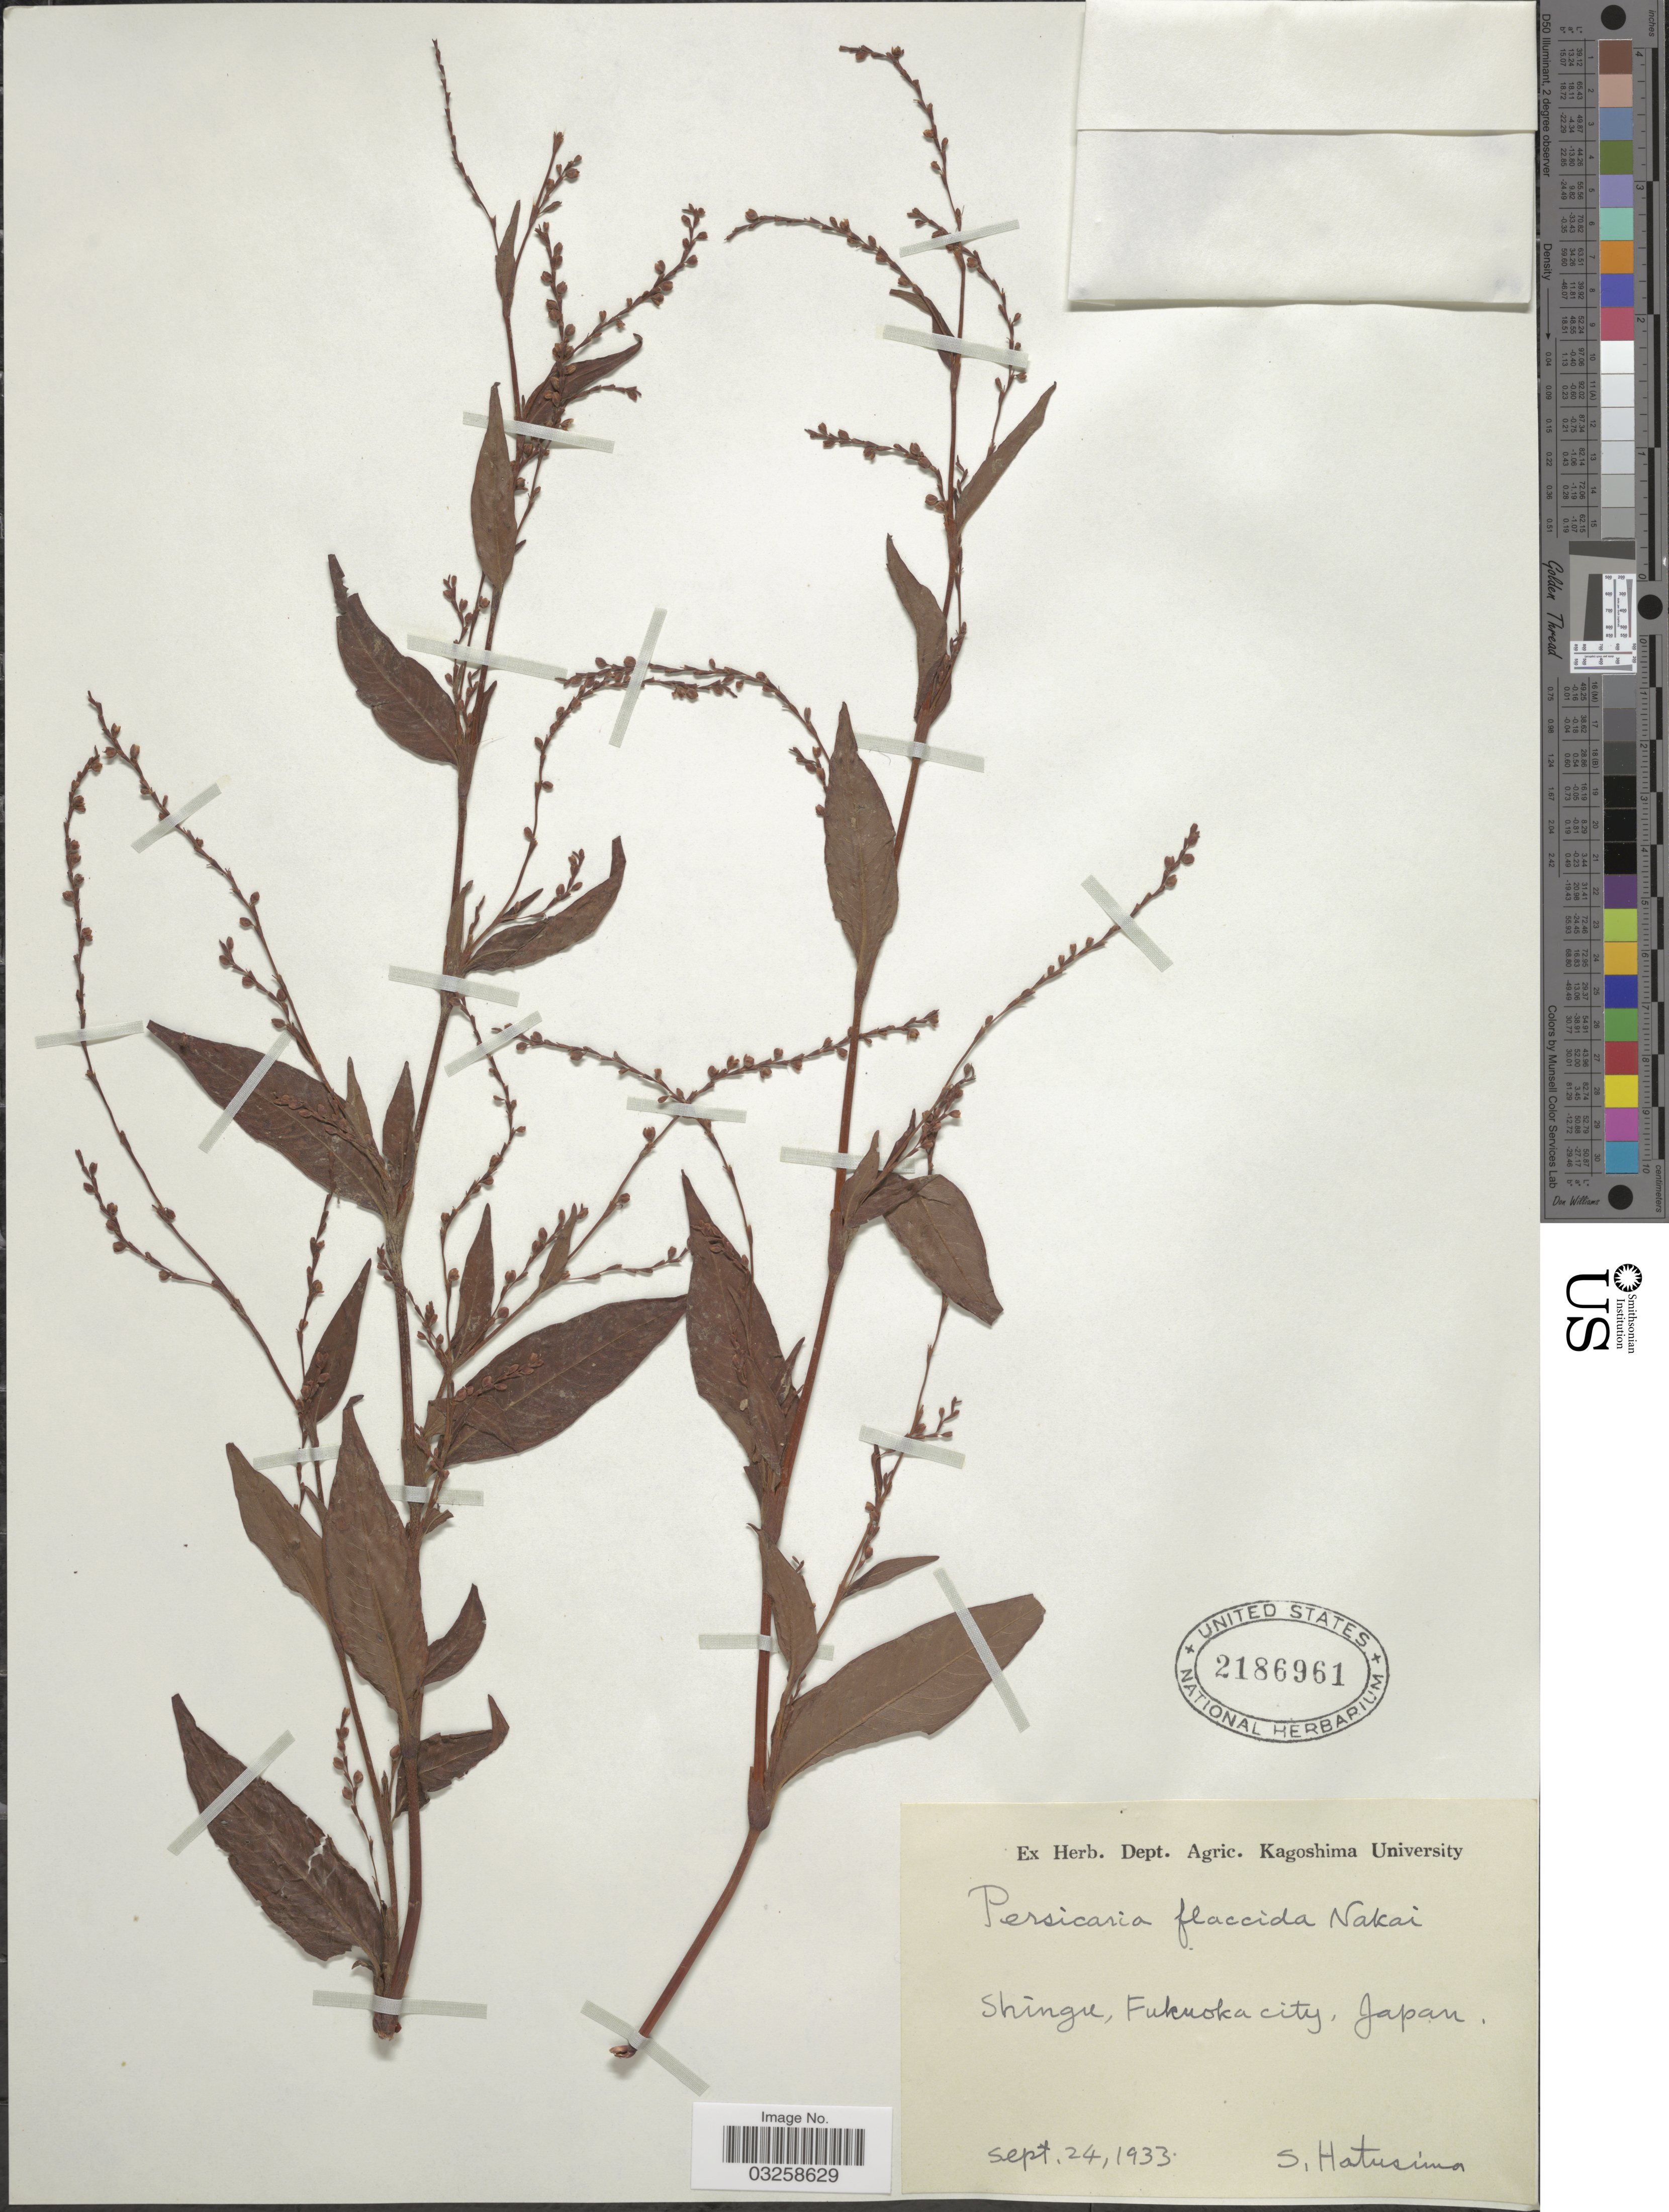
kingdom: Plantae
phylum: Tracheophyta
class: Magnoliopsida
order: Caryophyllales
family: Polygonaceae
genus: Polygonum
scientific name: Polygonum hydropiper var. hydropiper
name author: L.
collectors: S. Hatusima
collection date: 1933-09-24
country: Japan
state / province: Hukuoka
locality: Shingu, Fukuoka city.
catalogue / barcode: US 2186961